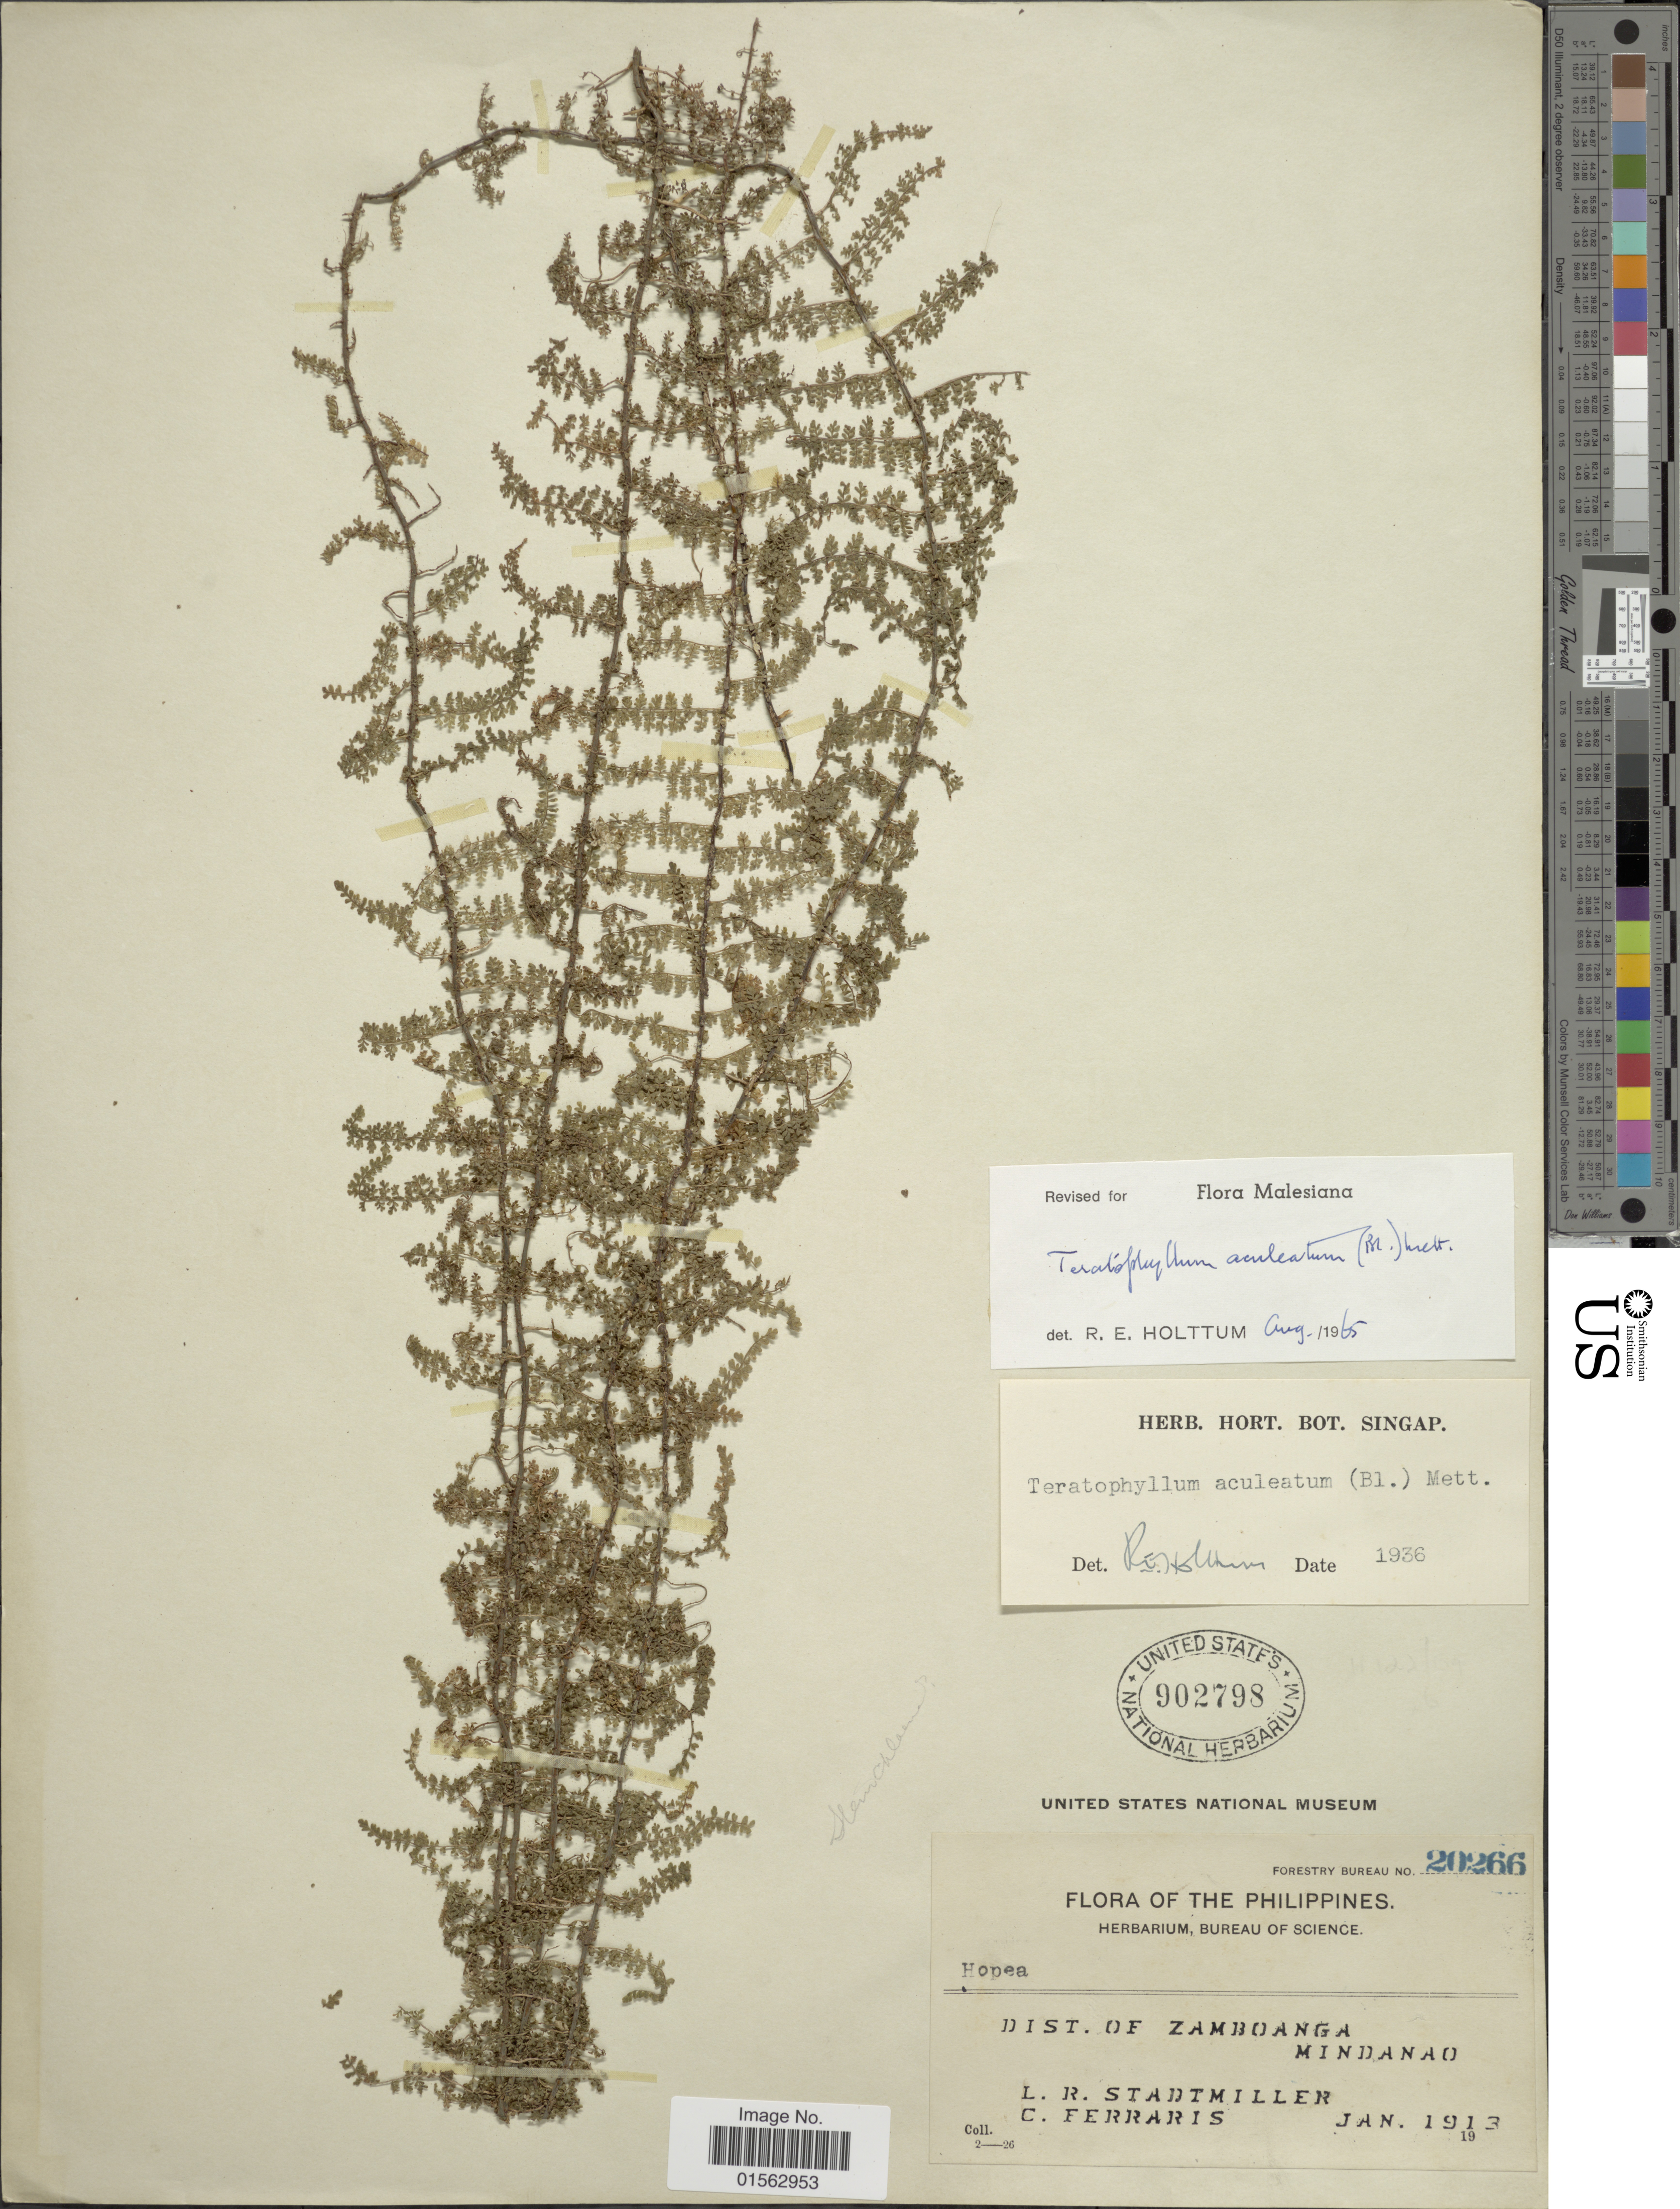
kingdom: Plantae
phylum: Tracheophyta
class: Polypodiopsida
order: Polypodiales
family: Dryopteridaceae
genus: Teratophyllum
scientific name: Teratophyllum aculeatum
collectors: L. Stadtmiller & C. Ferraris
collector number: Forestry Bureau 20266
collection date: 1913-01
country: Philippines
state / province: Zamboanga Peninsula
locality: Philippines, Dist. of Zamboanga, Mindanao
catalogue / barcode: US 902798